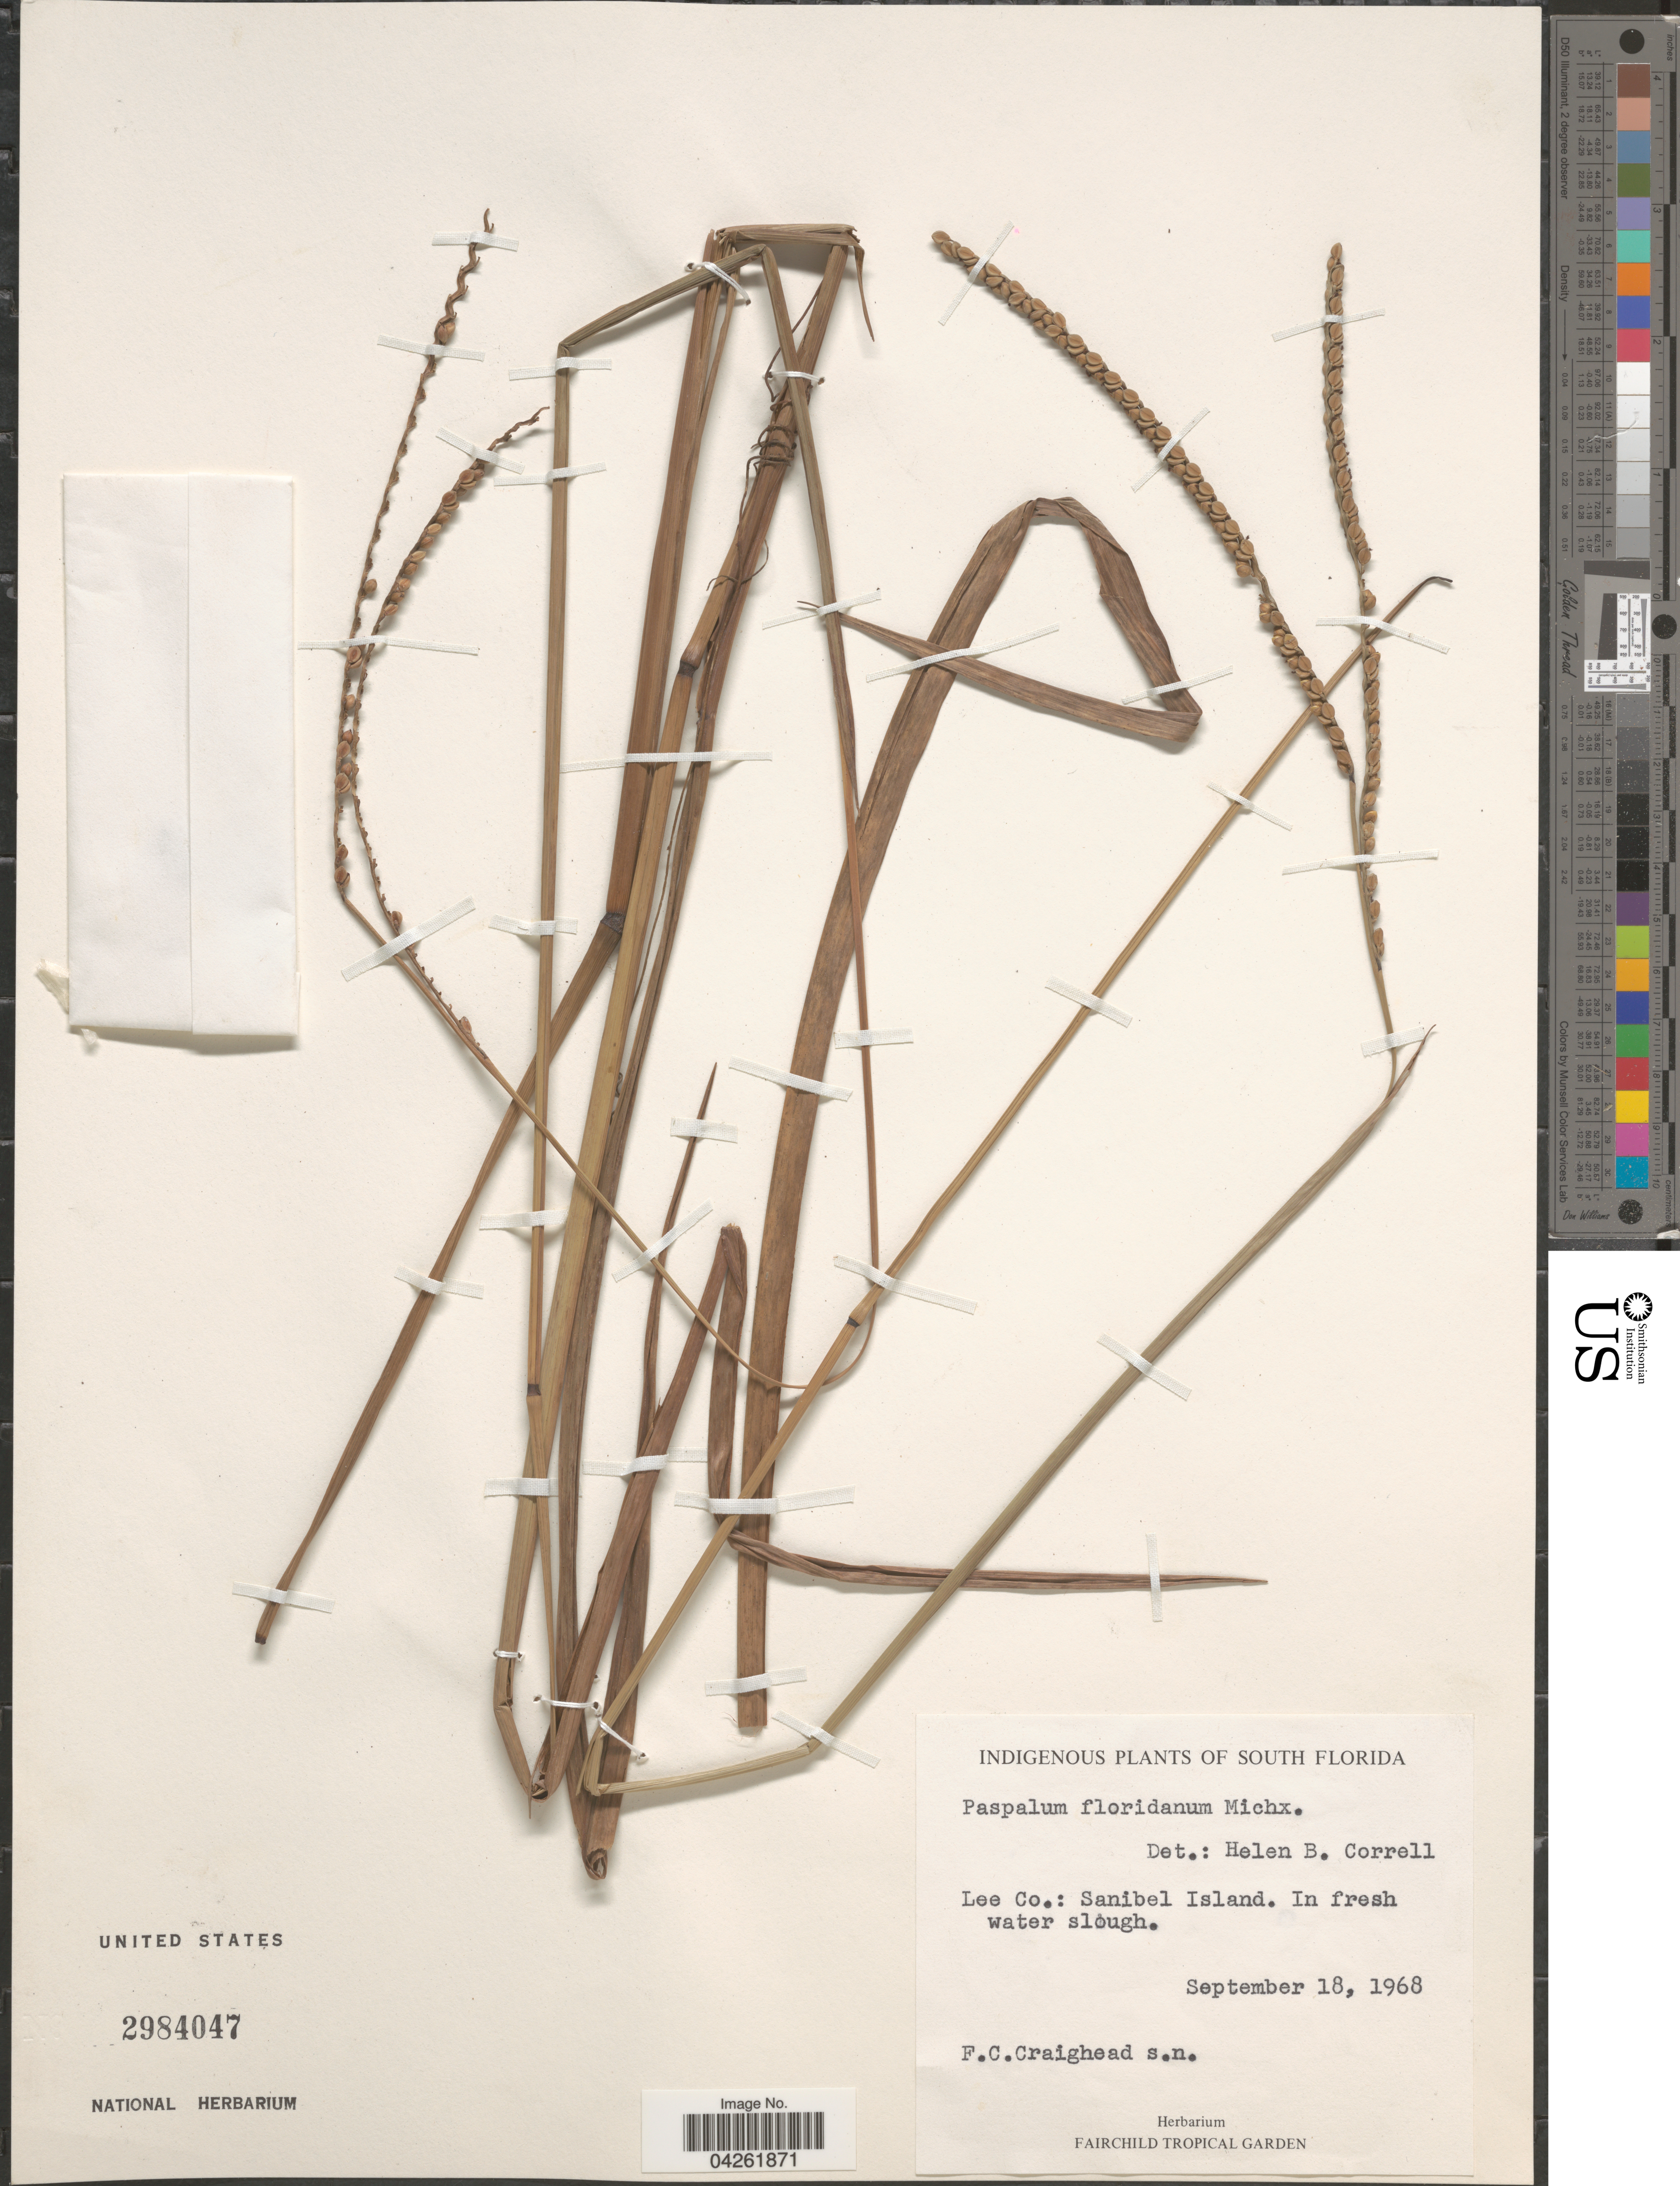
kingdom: Plantae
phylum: Tracheophyta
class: Liliopsida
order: Poales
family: Poaceae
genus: Paspalum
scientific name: Paspalum floridanum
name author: Michx.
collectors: F. Craighead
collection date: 1968-09-18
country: United States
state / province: Florida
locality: South Florida. Lee Co.: Sanibel Island. In fresh water slough.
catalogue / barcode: US 2984047